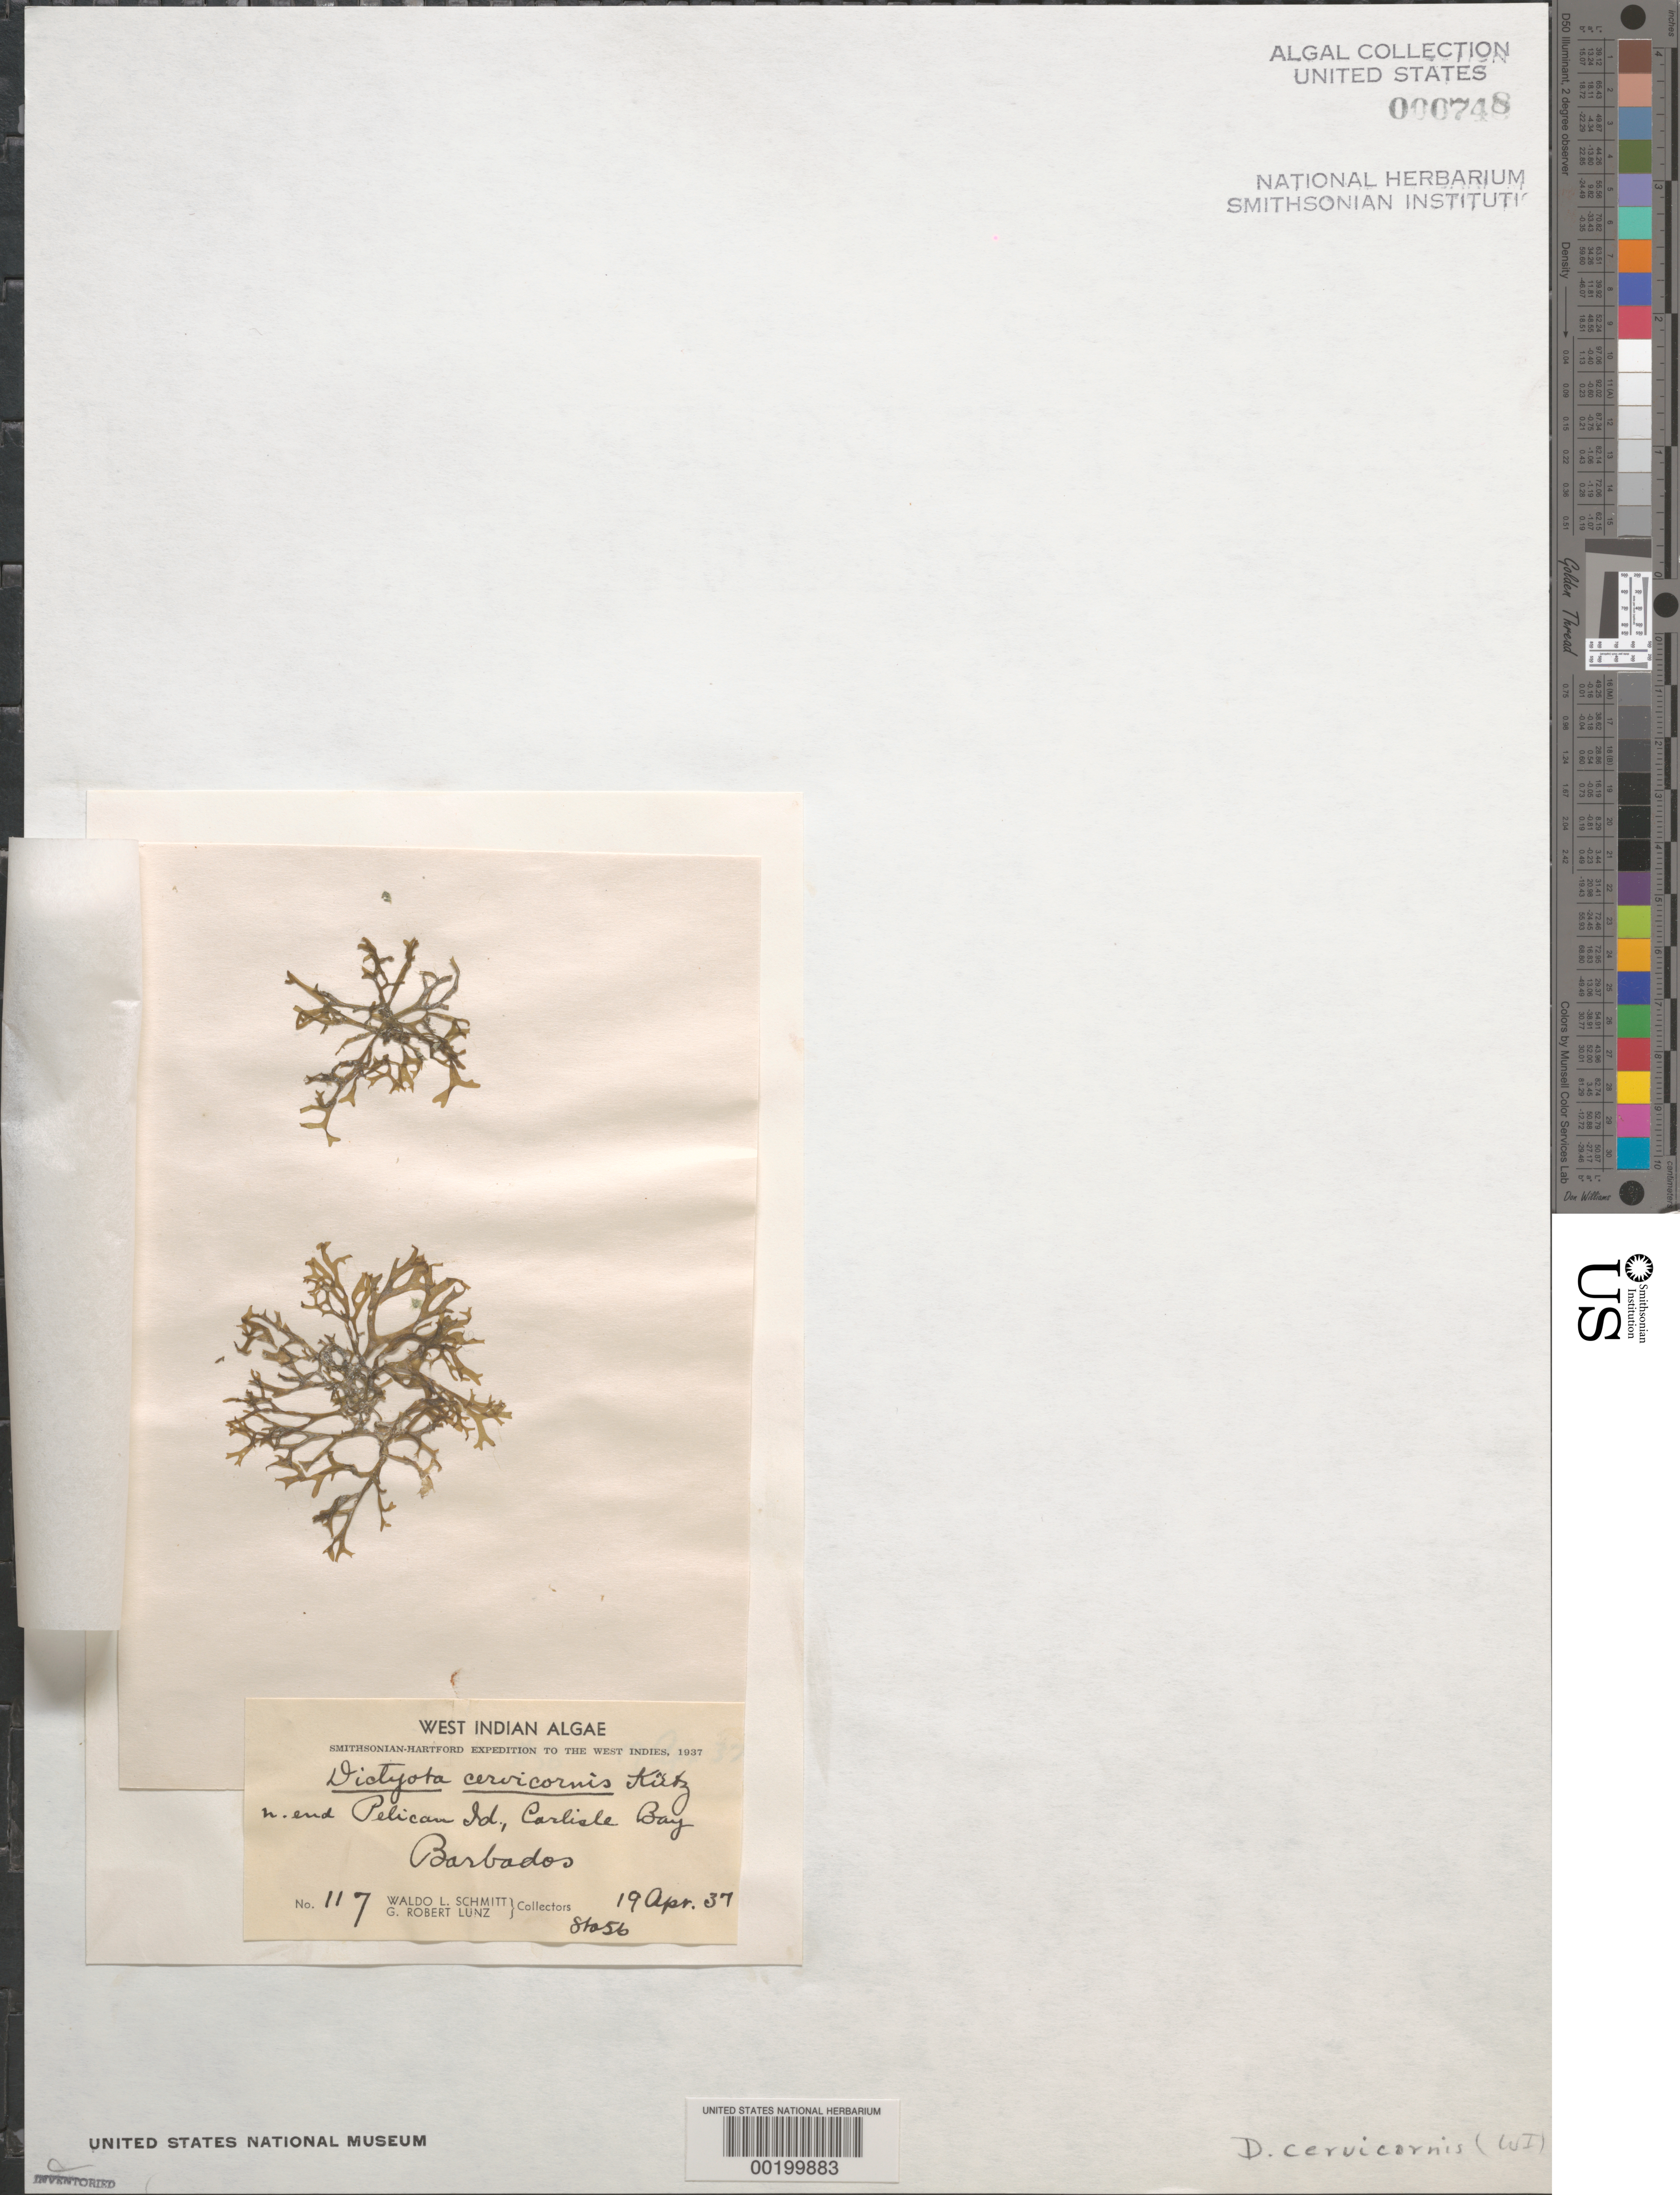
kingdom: Chromista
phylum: Ochrophyta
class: Phaeophyceae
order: Dictyotales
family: Dictyotaceae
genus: Dictyota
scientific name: Dictyota cervicornis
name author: Kütz.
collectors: W. L. Schmitt & G. Lunz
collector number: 117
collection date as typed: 19 Apr 1937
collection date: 1937-04-19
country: Barbados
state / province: Saint Michael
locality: Carlisle Bay, near Pelican Island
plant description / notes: Smithsonian-Hartford Expedition to the West Indies, 1937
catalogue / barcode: US 748